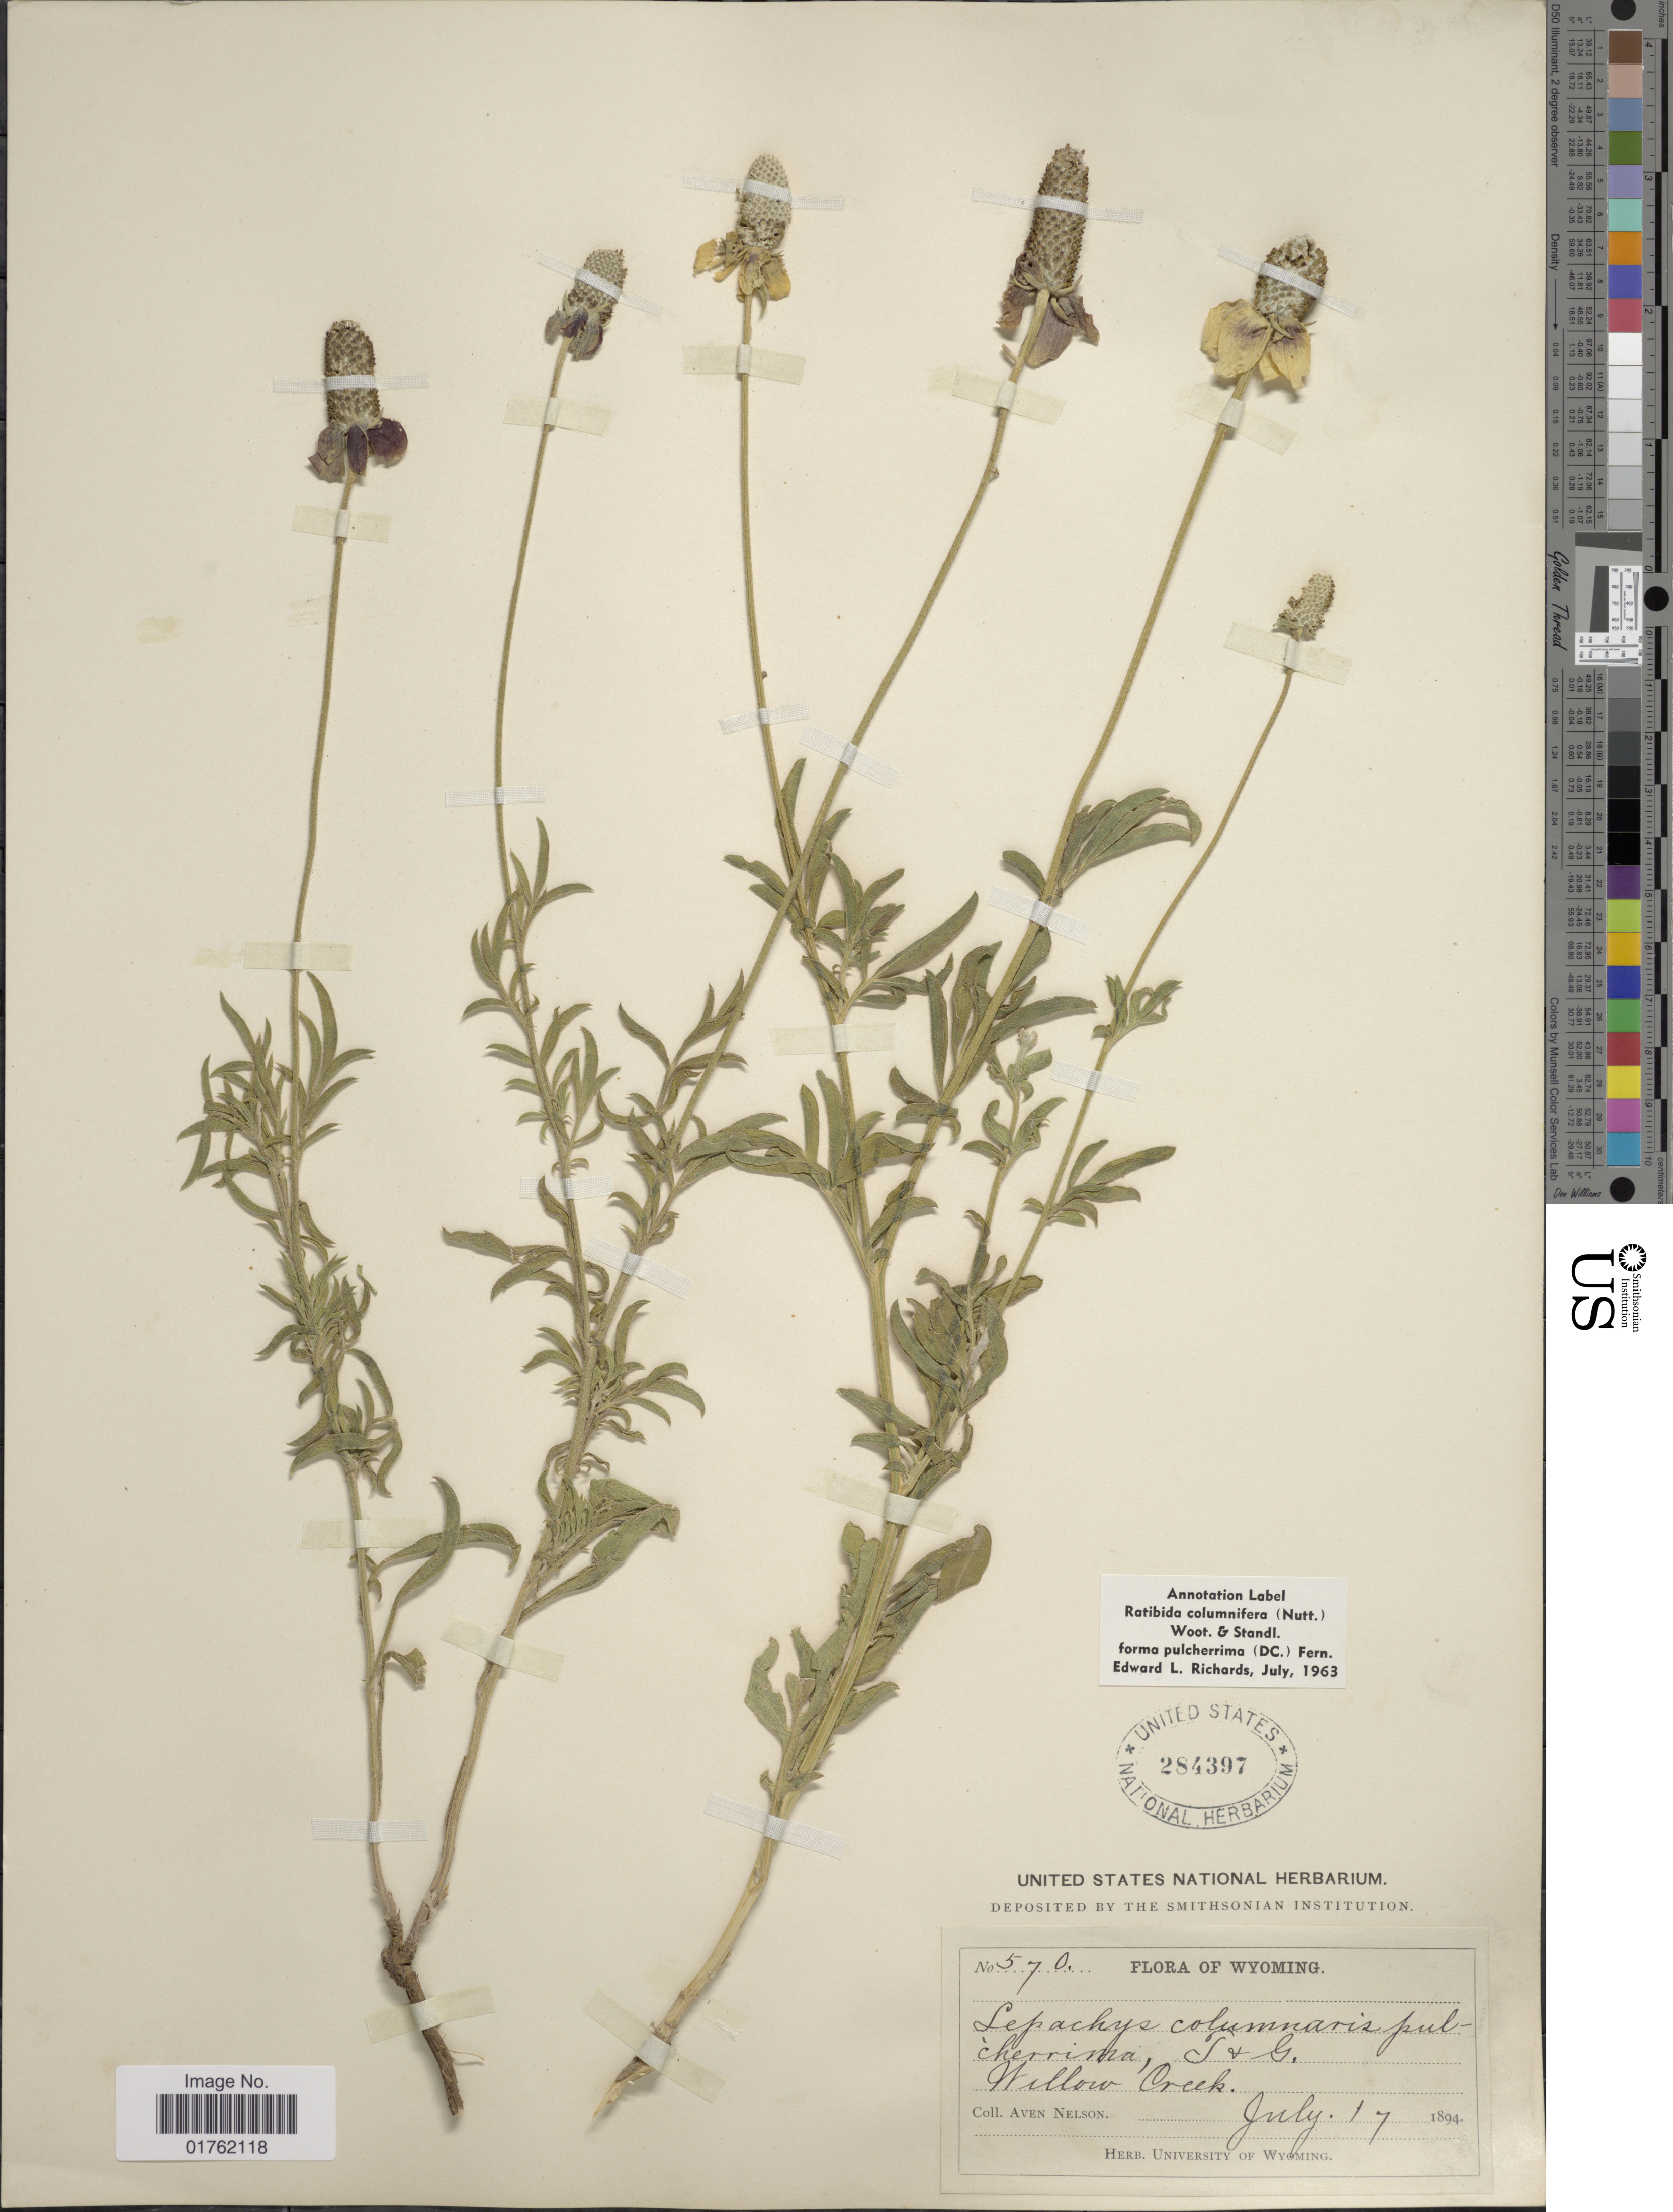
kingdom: Plantae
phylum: Tracheophyta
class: Magnoliopsida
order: Asterales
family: Asteraceae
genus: Ratibida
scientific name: Ratibida columnaris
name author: (Pursh) D. Don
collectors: A. Nelson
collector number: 570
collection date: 1894-07-17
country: United States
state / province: Wyoming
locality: Willow Creek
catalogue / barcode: US 284397